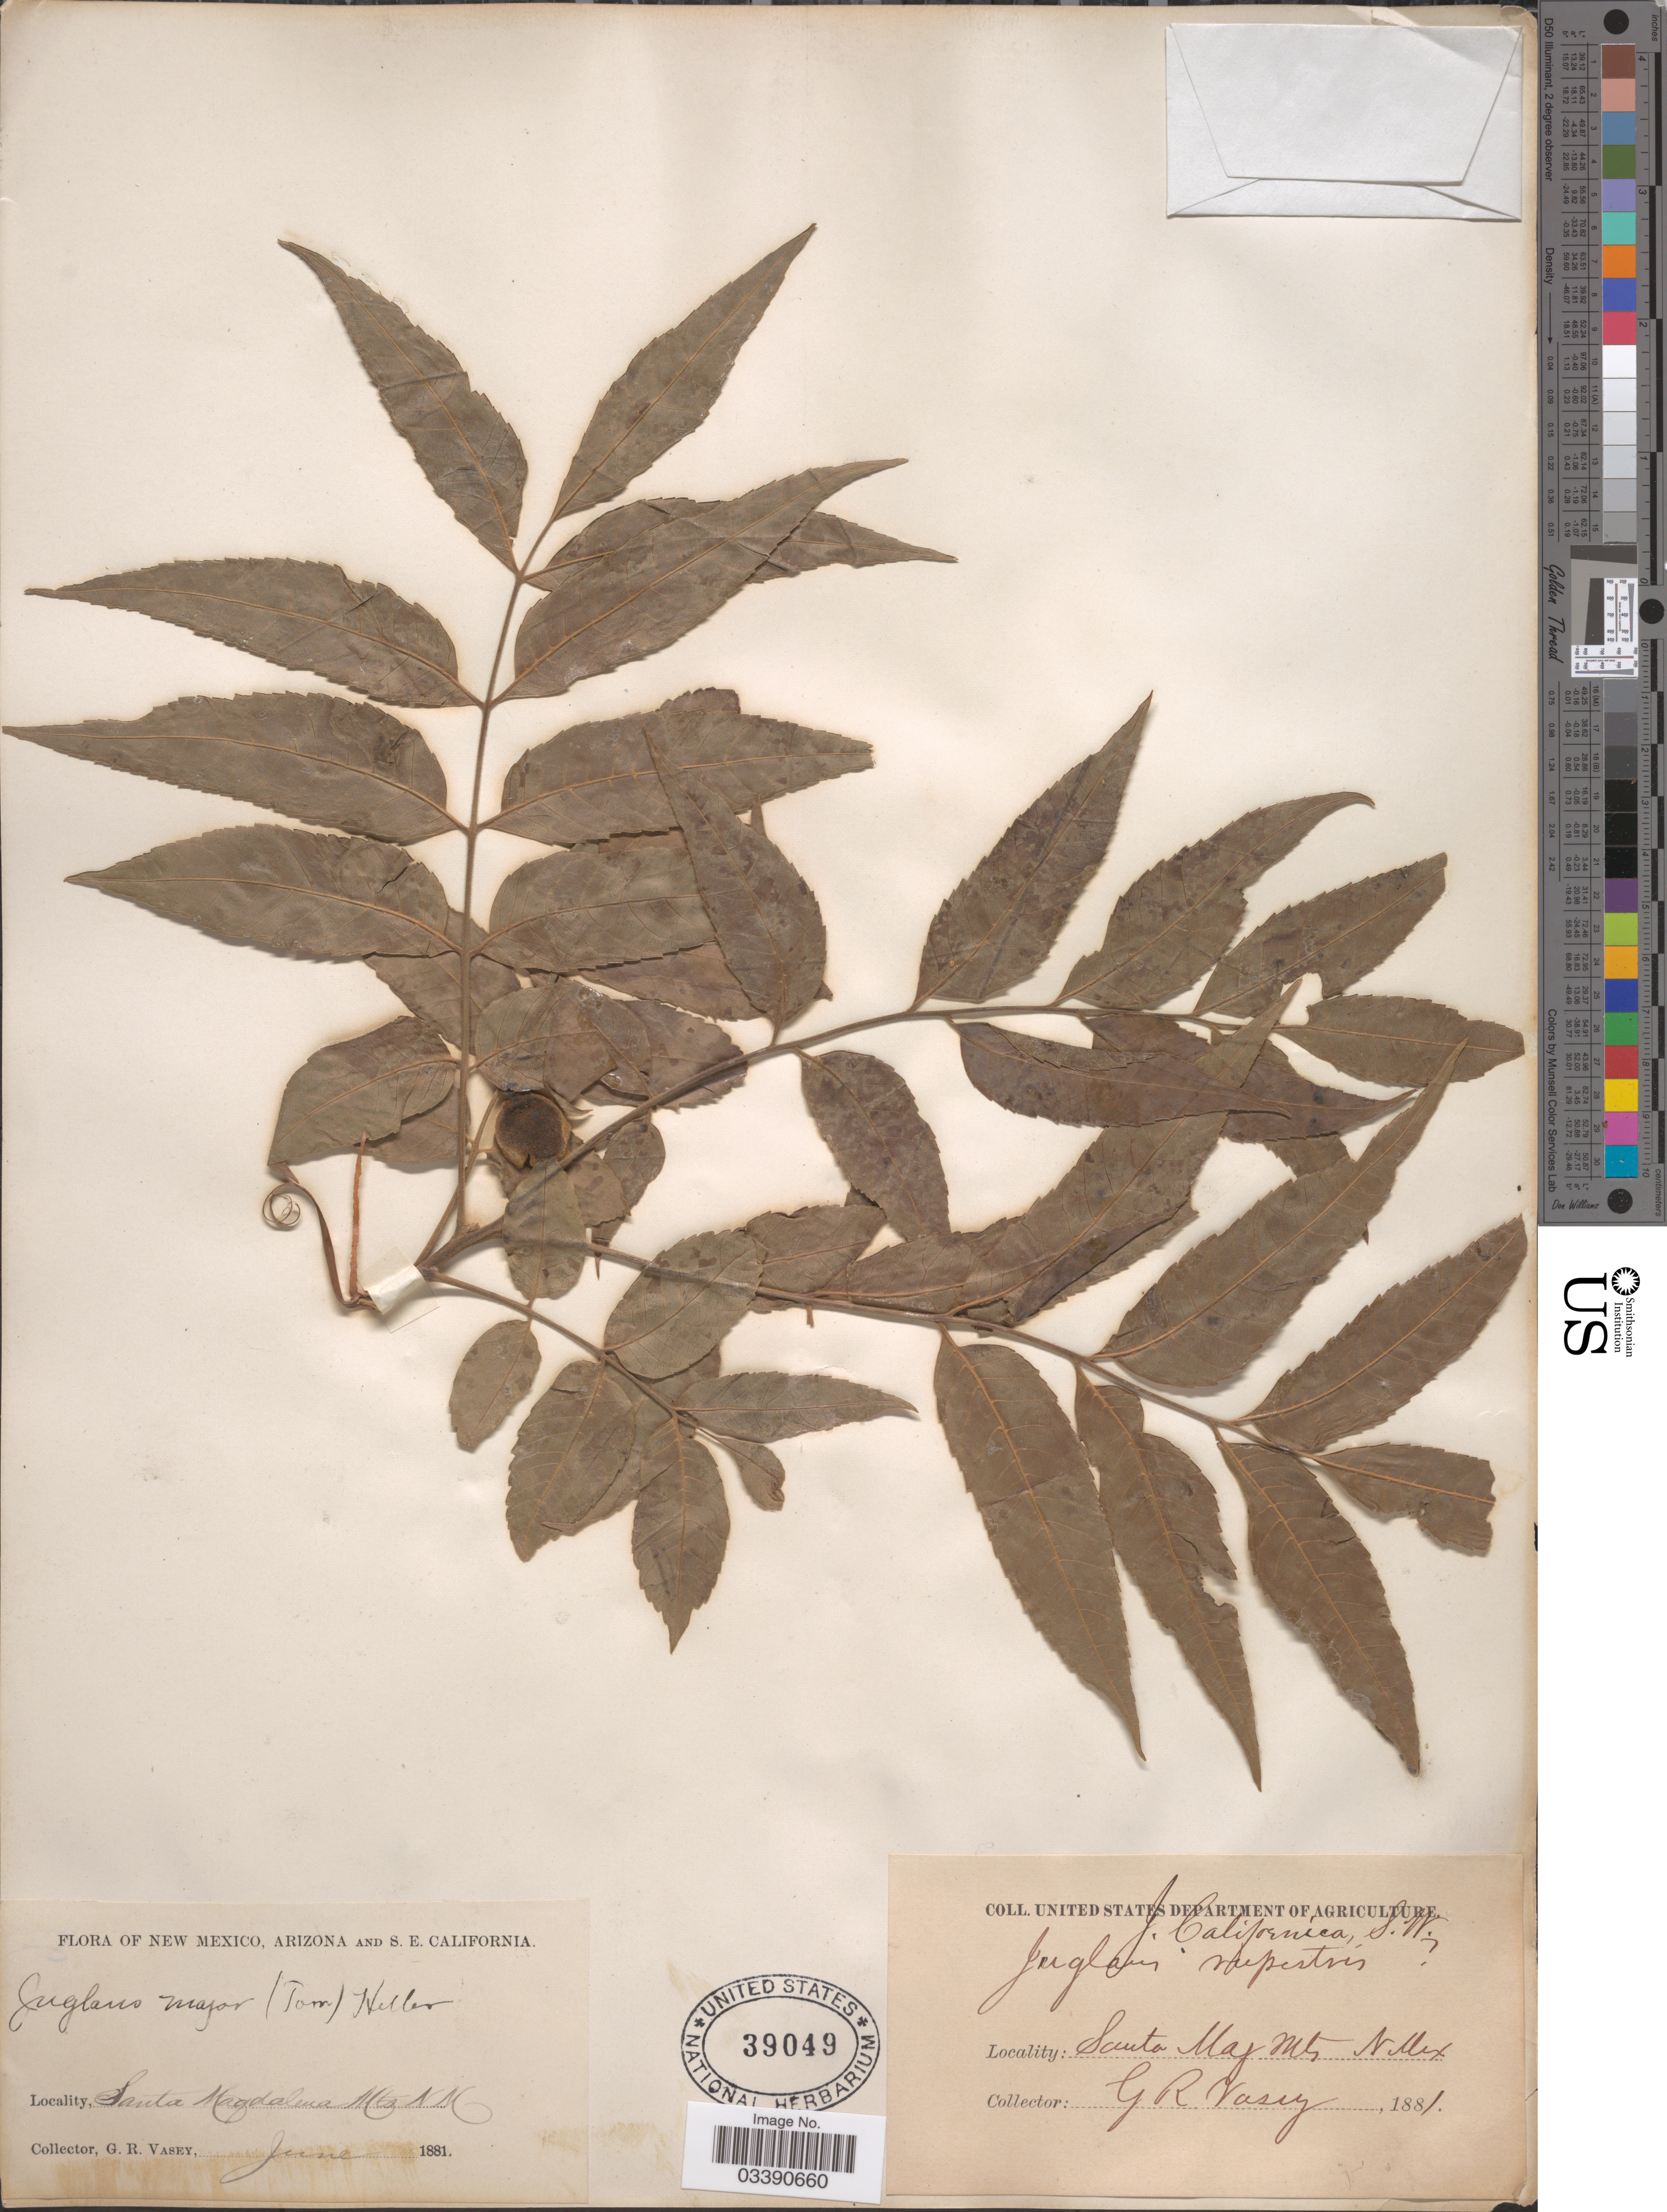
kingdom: Plantae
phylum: Tracheophyta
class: Magnoliopsida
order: Fagales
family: Juglandaceae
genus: Juglans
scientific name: Juglans major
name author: (Torr.) A. Heller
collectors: G. R. Vasey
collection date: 1881-06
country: United States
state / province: New Mexico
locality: Santa Magdalena Mts.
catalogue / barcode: US 39049